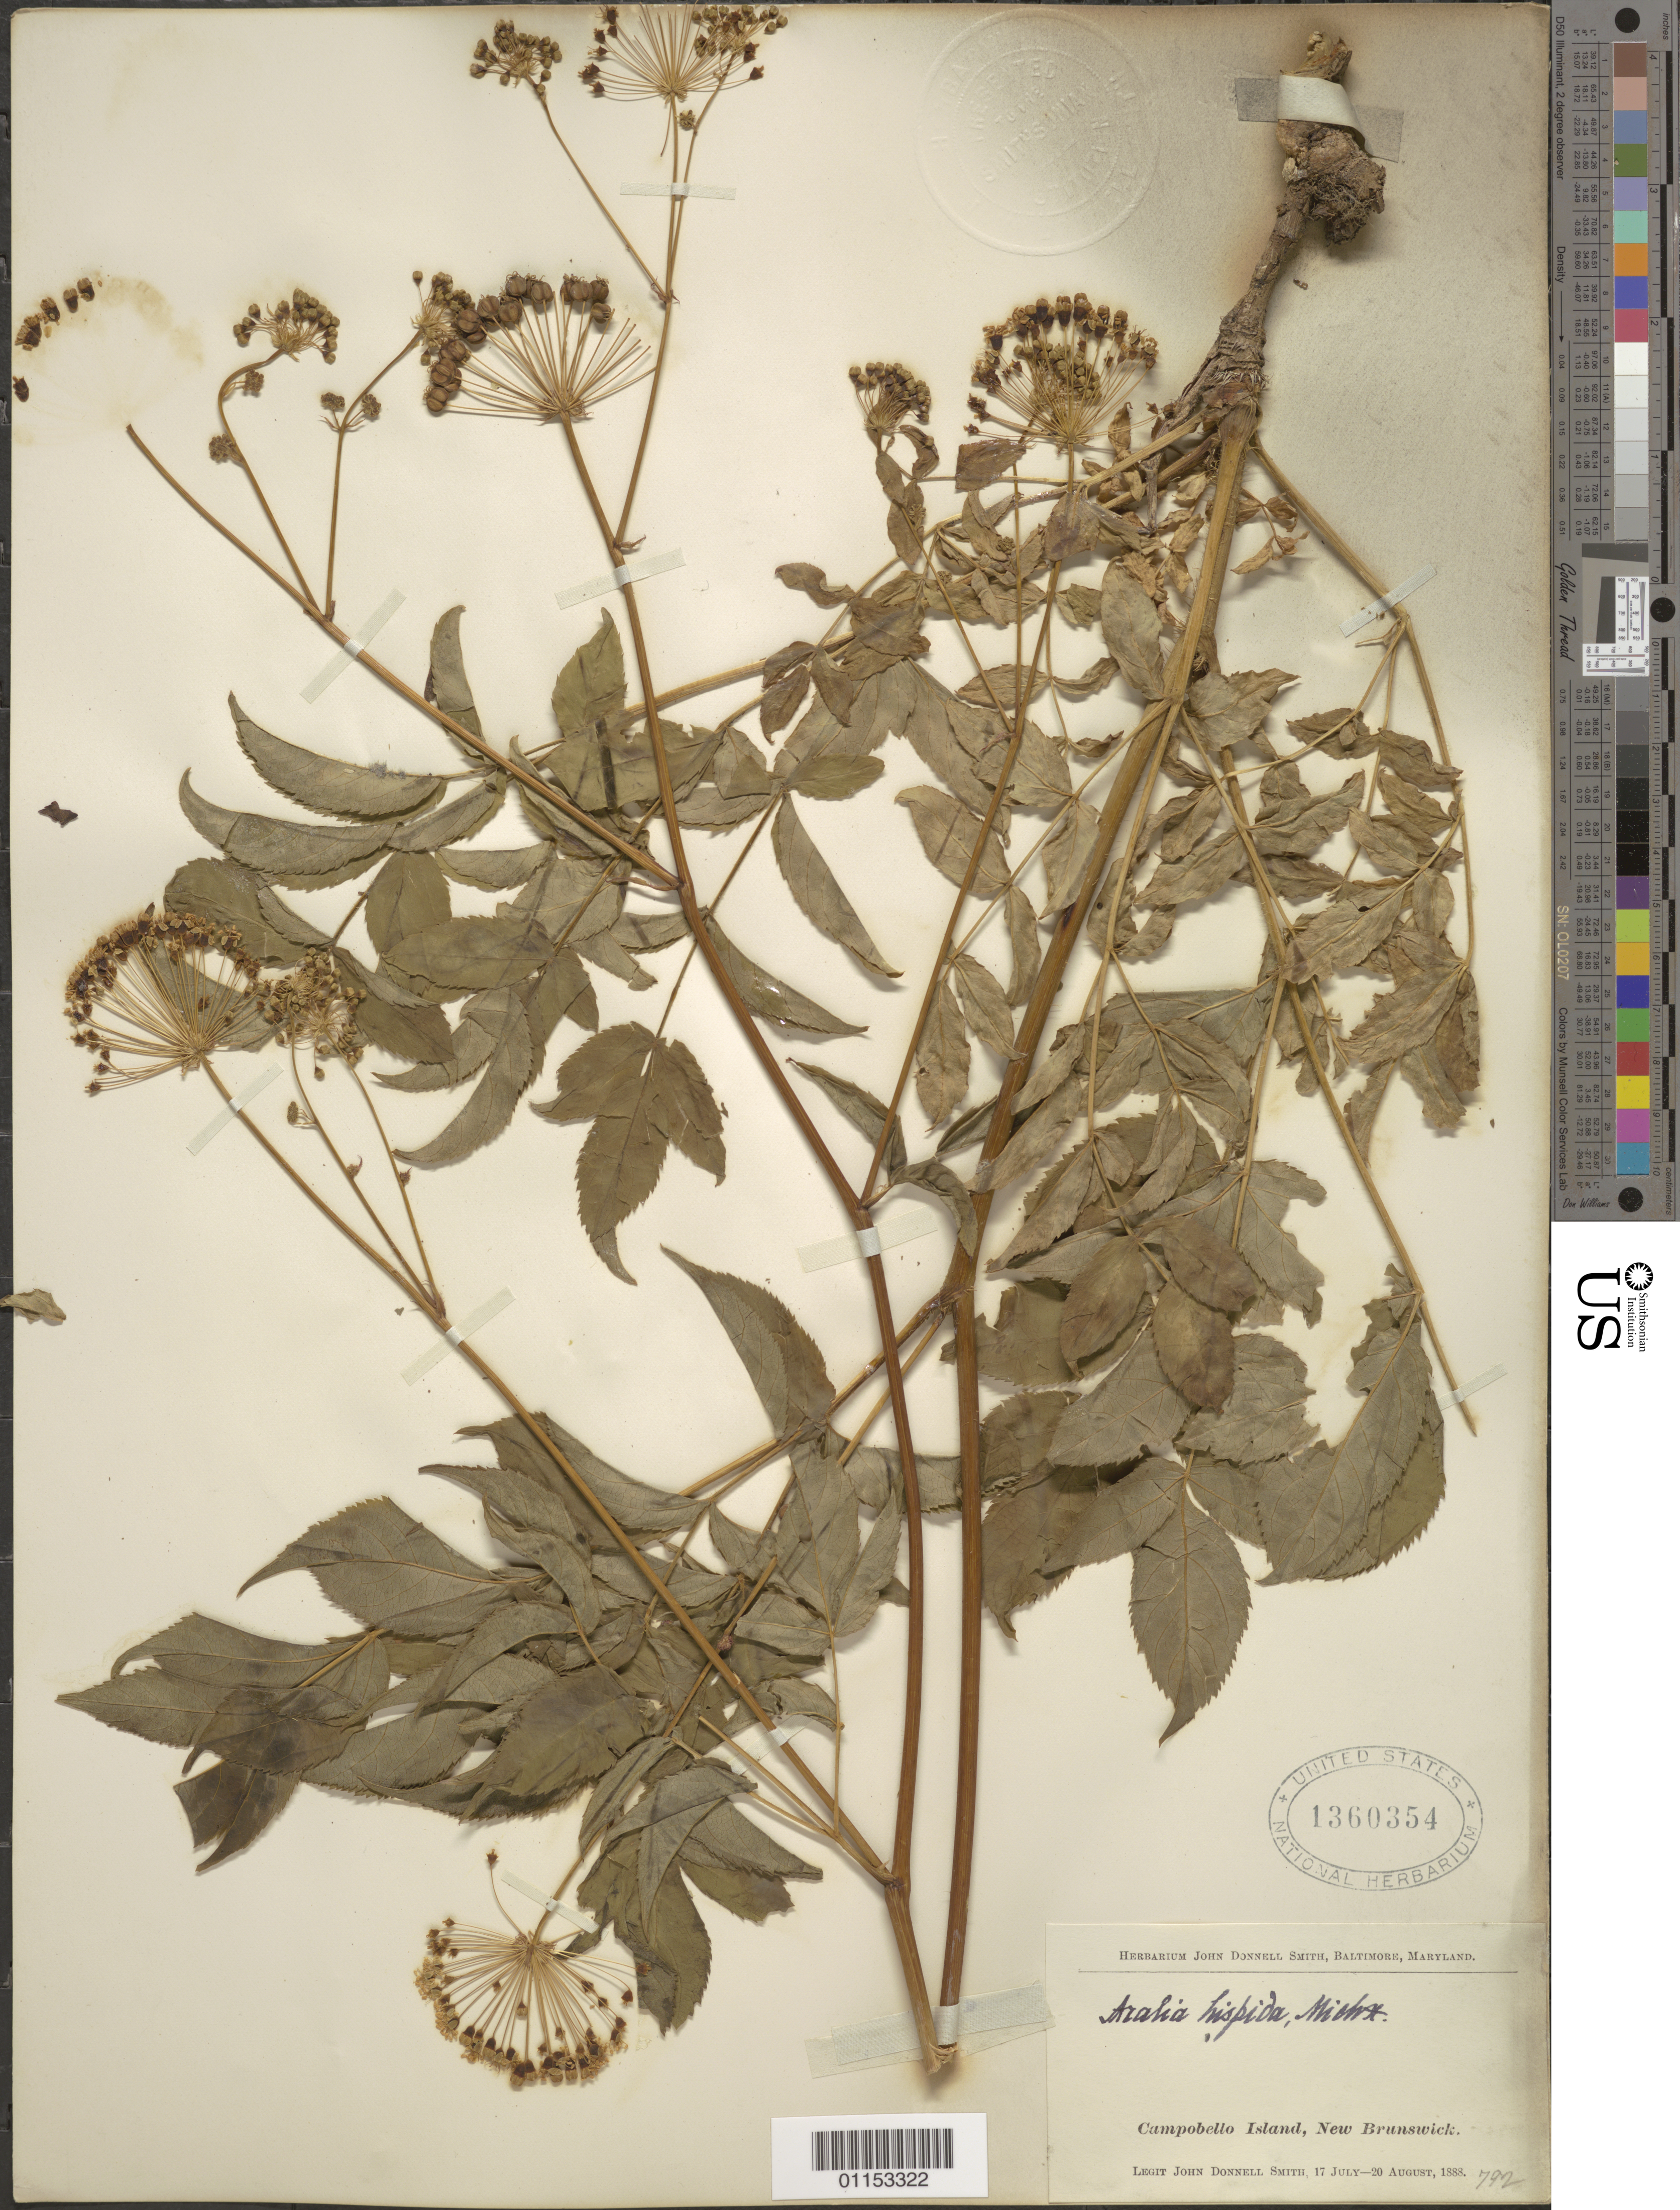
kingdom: Plantae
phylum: Tracheophyta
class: Magnoliopsida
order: Apiales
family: Araliaceae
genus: Aralia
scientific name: Aralia hispida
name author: Vent.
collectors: J. Donnell Smith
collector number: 792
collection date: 1888-07-17/1888-08-20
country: Canada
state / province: New Brunswick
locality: Campobello Island.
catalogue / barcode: US 1360354